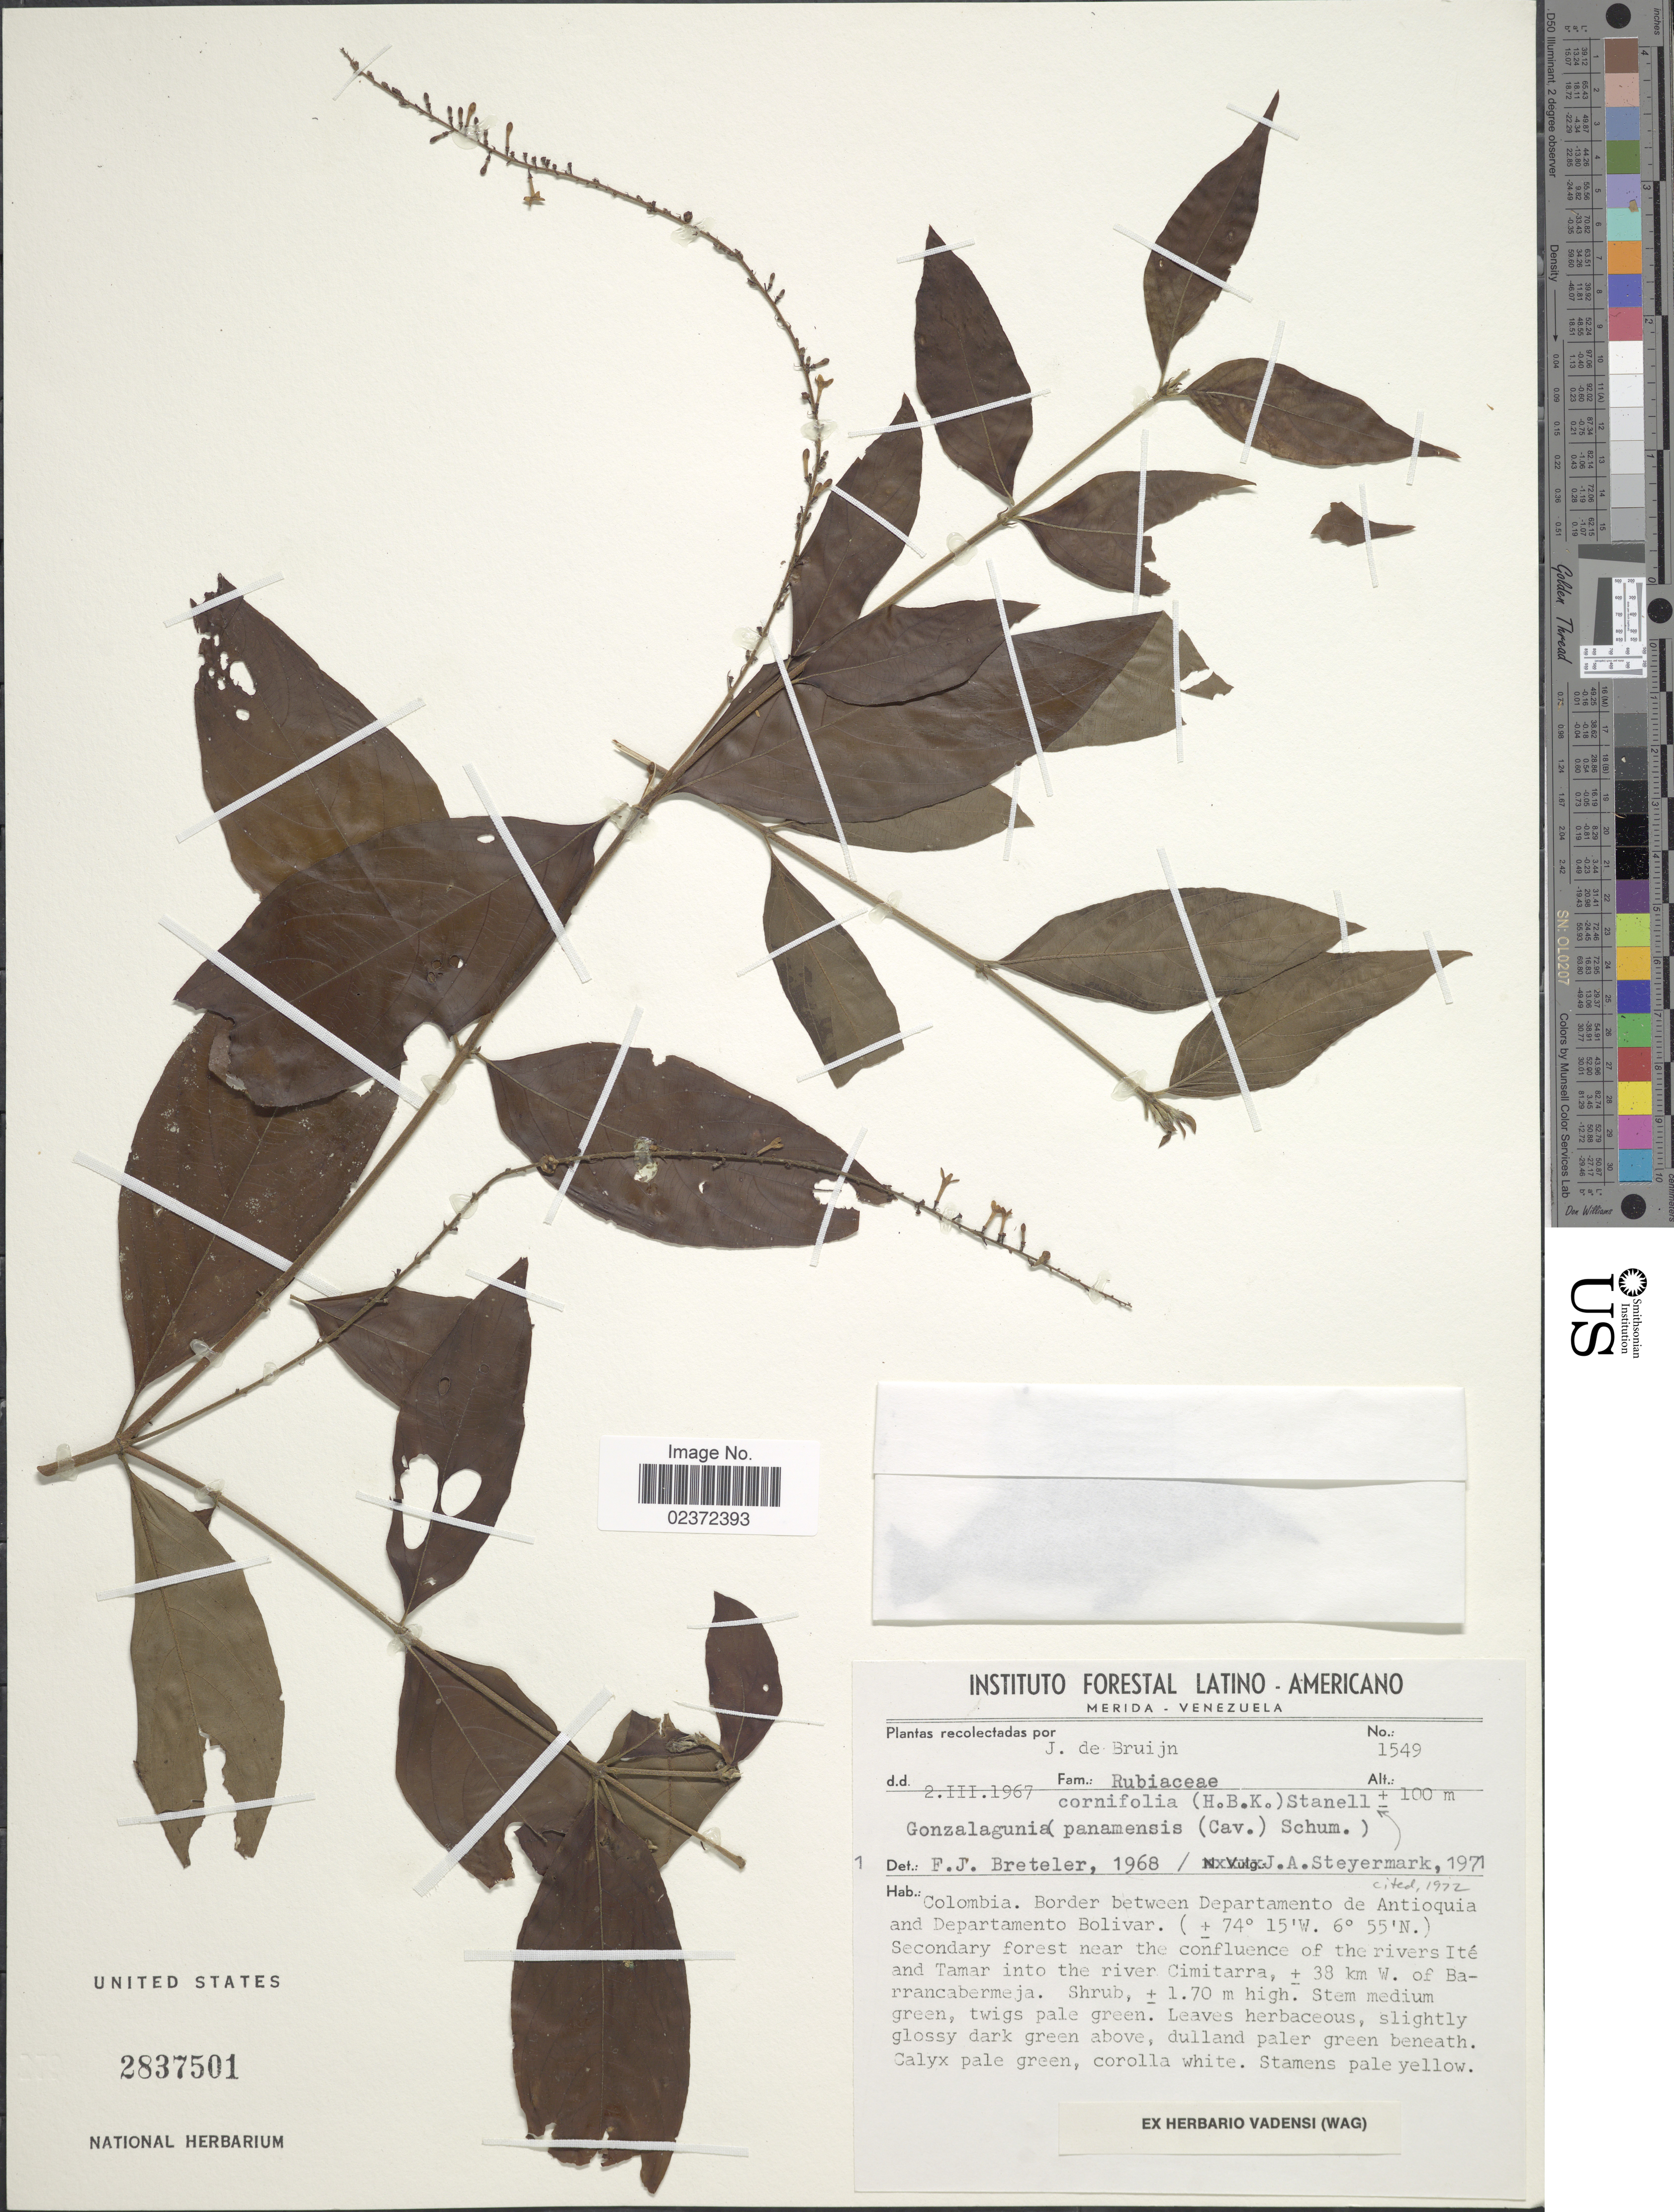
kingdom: Plantae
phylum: Tracheophyta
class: Magnoliopsida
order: Gentianales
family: Rubiaceae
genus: Gonzalagunia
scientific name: Gonzalagunia cornifolia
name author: (Kunth) Standl.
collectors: J. Bruijn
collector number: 1549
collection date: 1967-03-02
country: Colombia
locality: Border between Departamento de Antioquia and Departamento Bolivar, Secondary forest near the confluence of the rivers Ité and Tamar into the river Cimitarra, ± 38 km W of Barrancabermeja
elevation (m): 100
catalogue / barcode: US 2837501